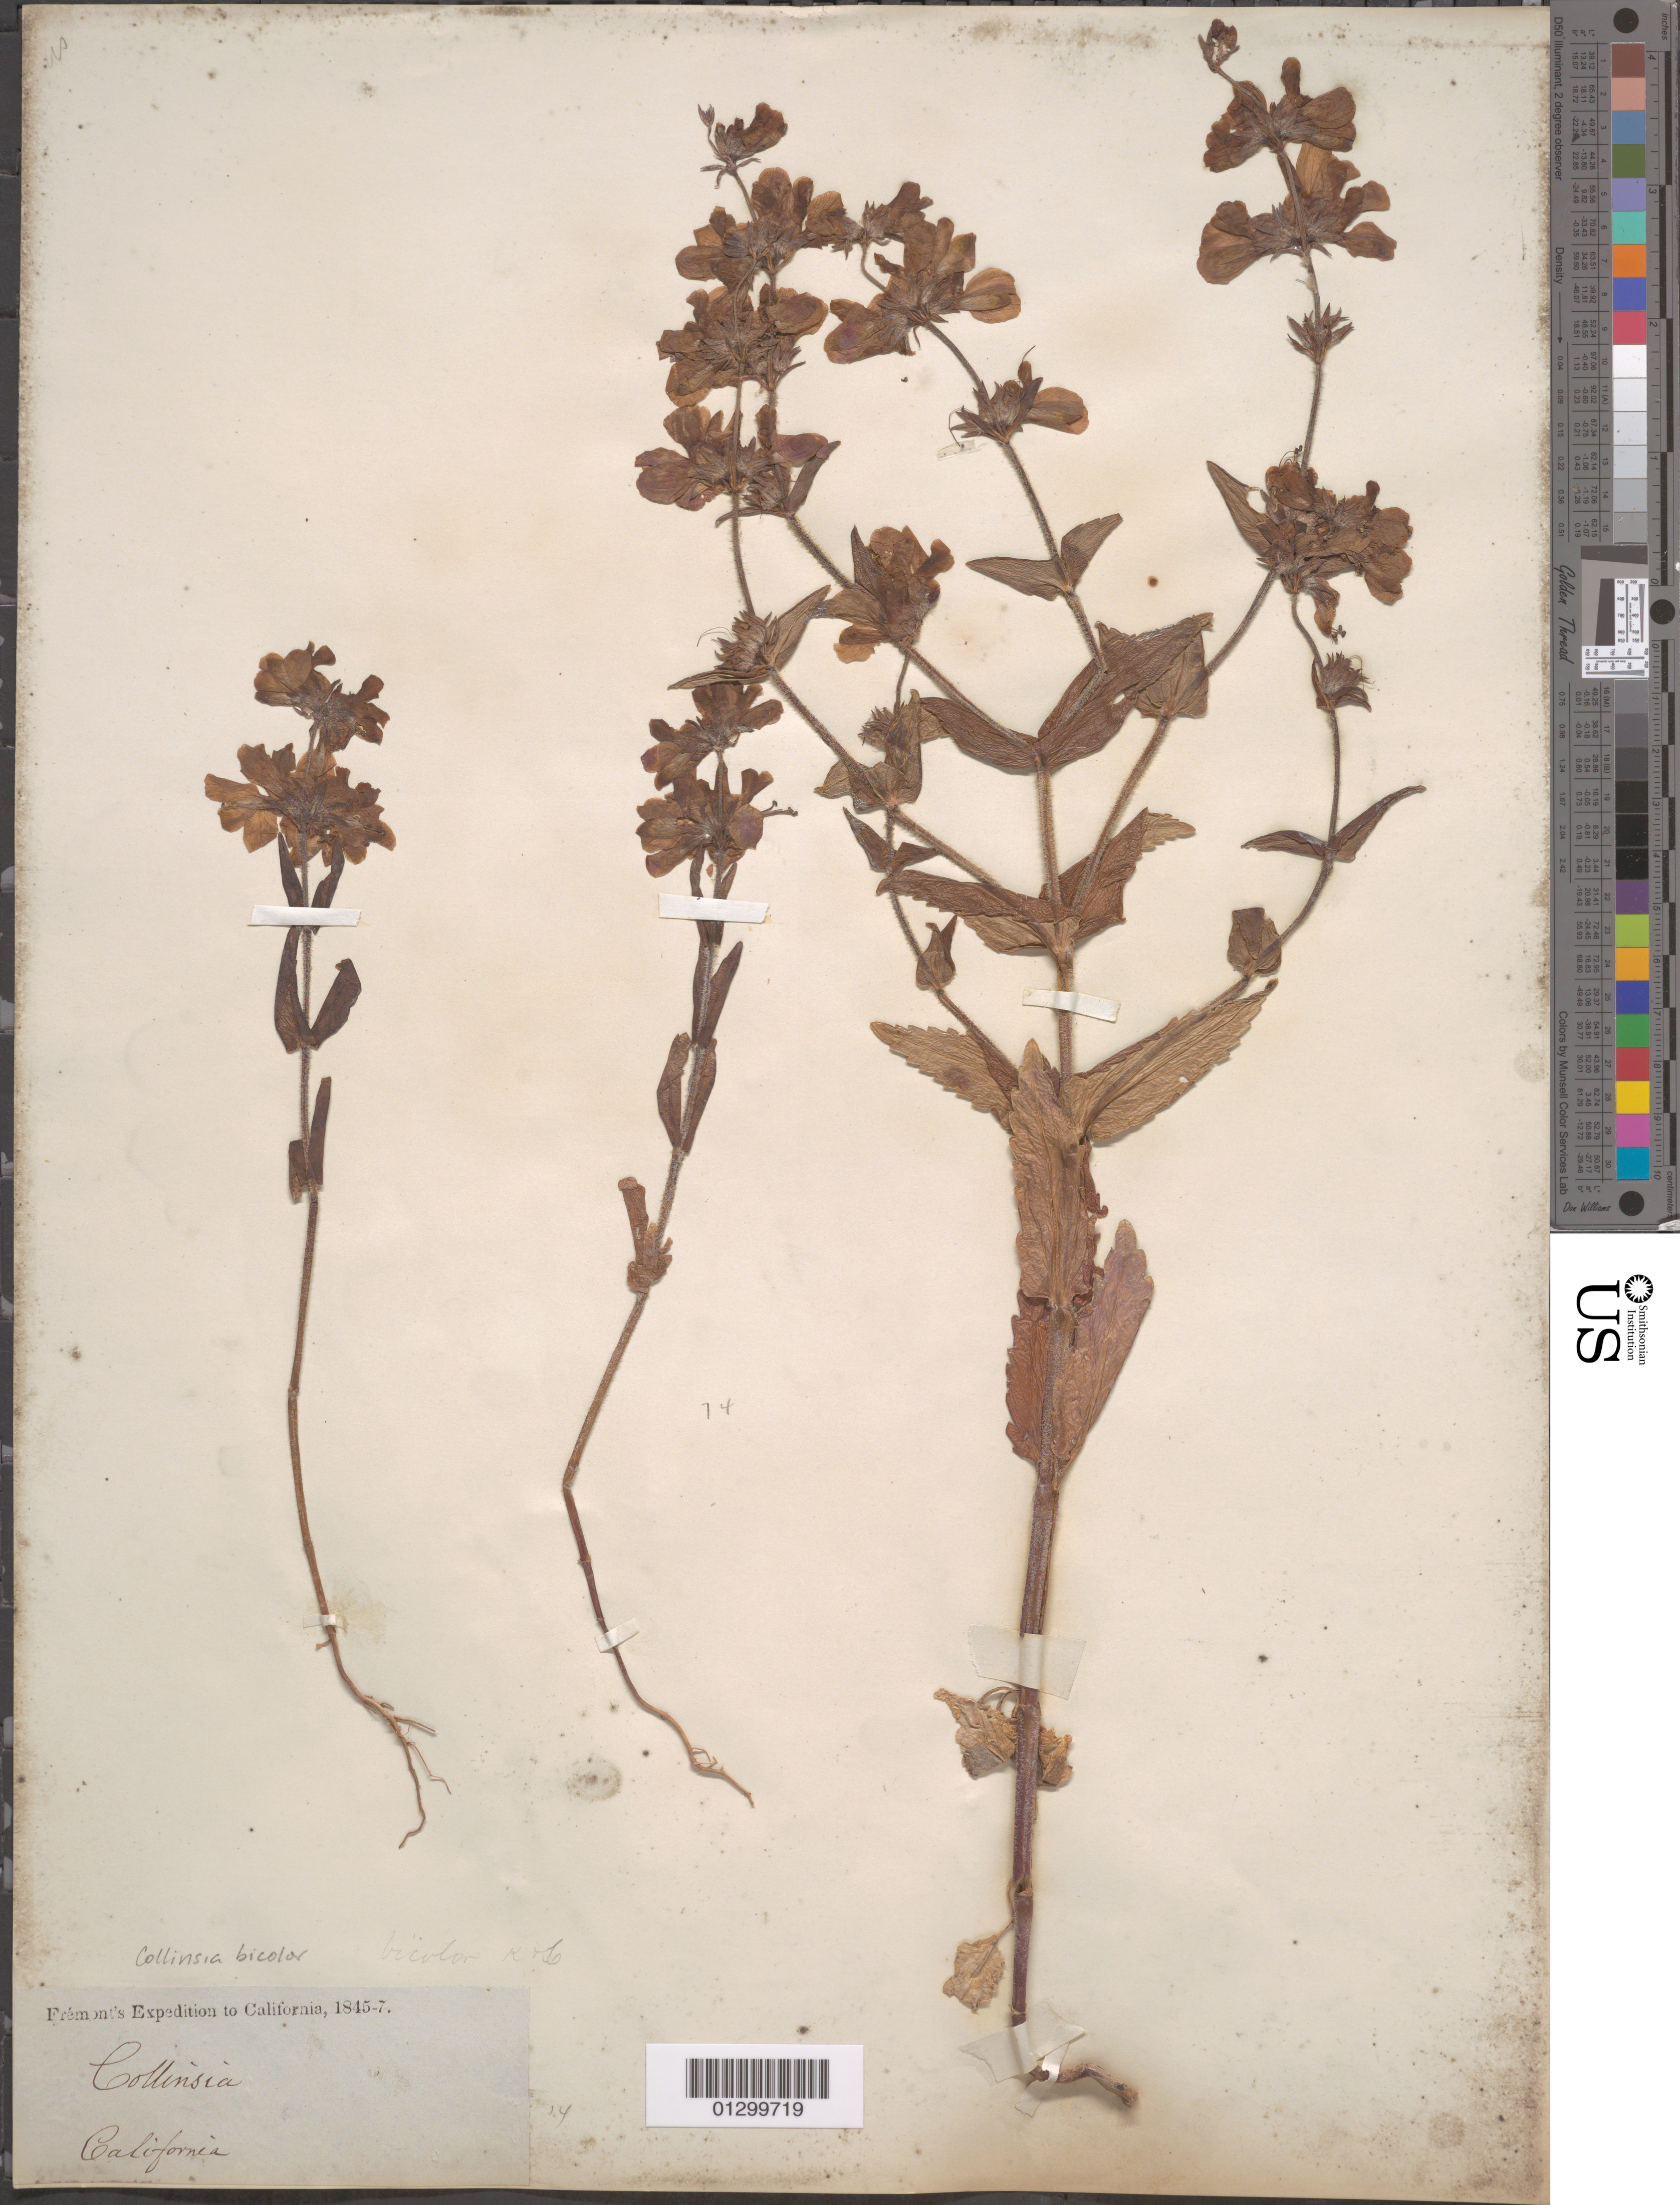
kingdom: Plantae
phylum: Tracheophyta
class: Magnoliopsida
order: Lamiales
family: Plantaginaceae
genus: Collinsia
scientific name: Collinsia bicolor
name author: Raf.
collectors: Fremont Exped.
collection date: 1845/1847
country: United States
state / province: California